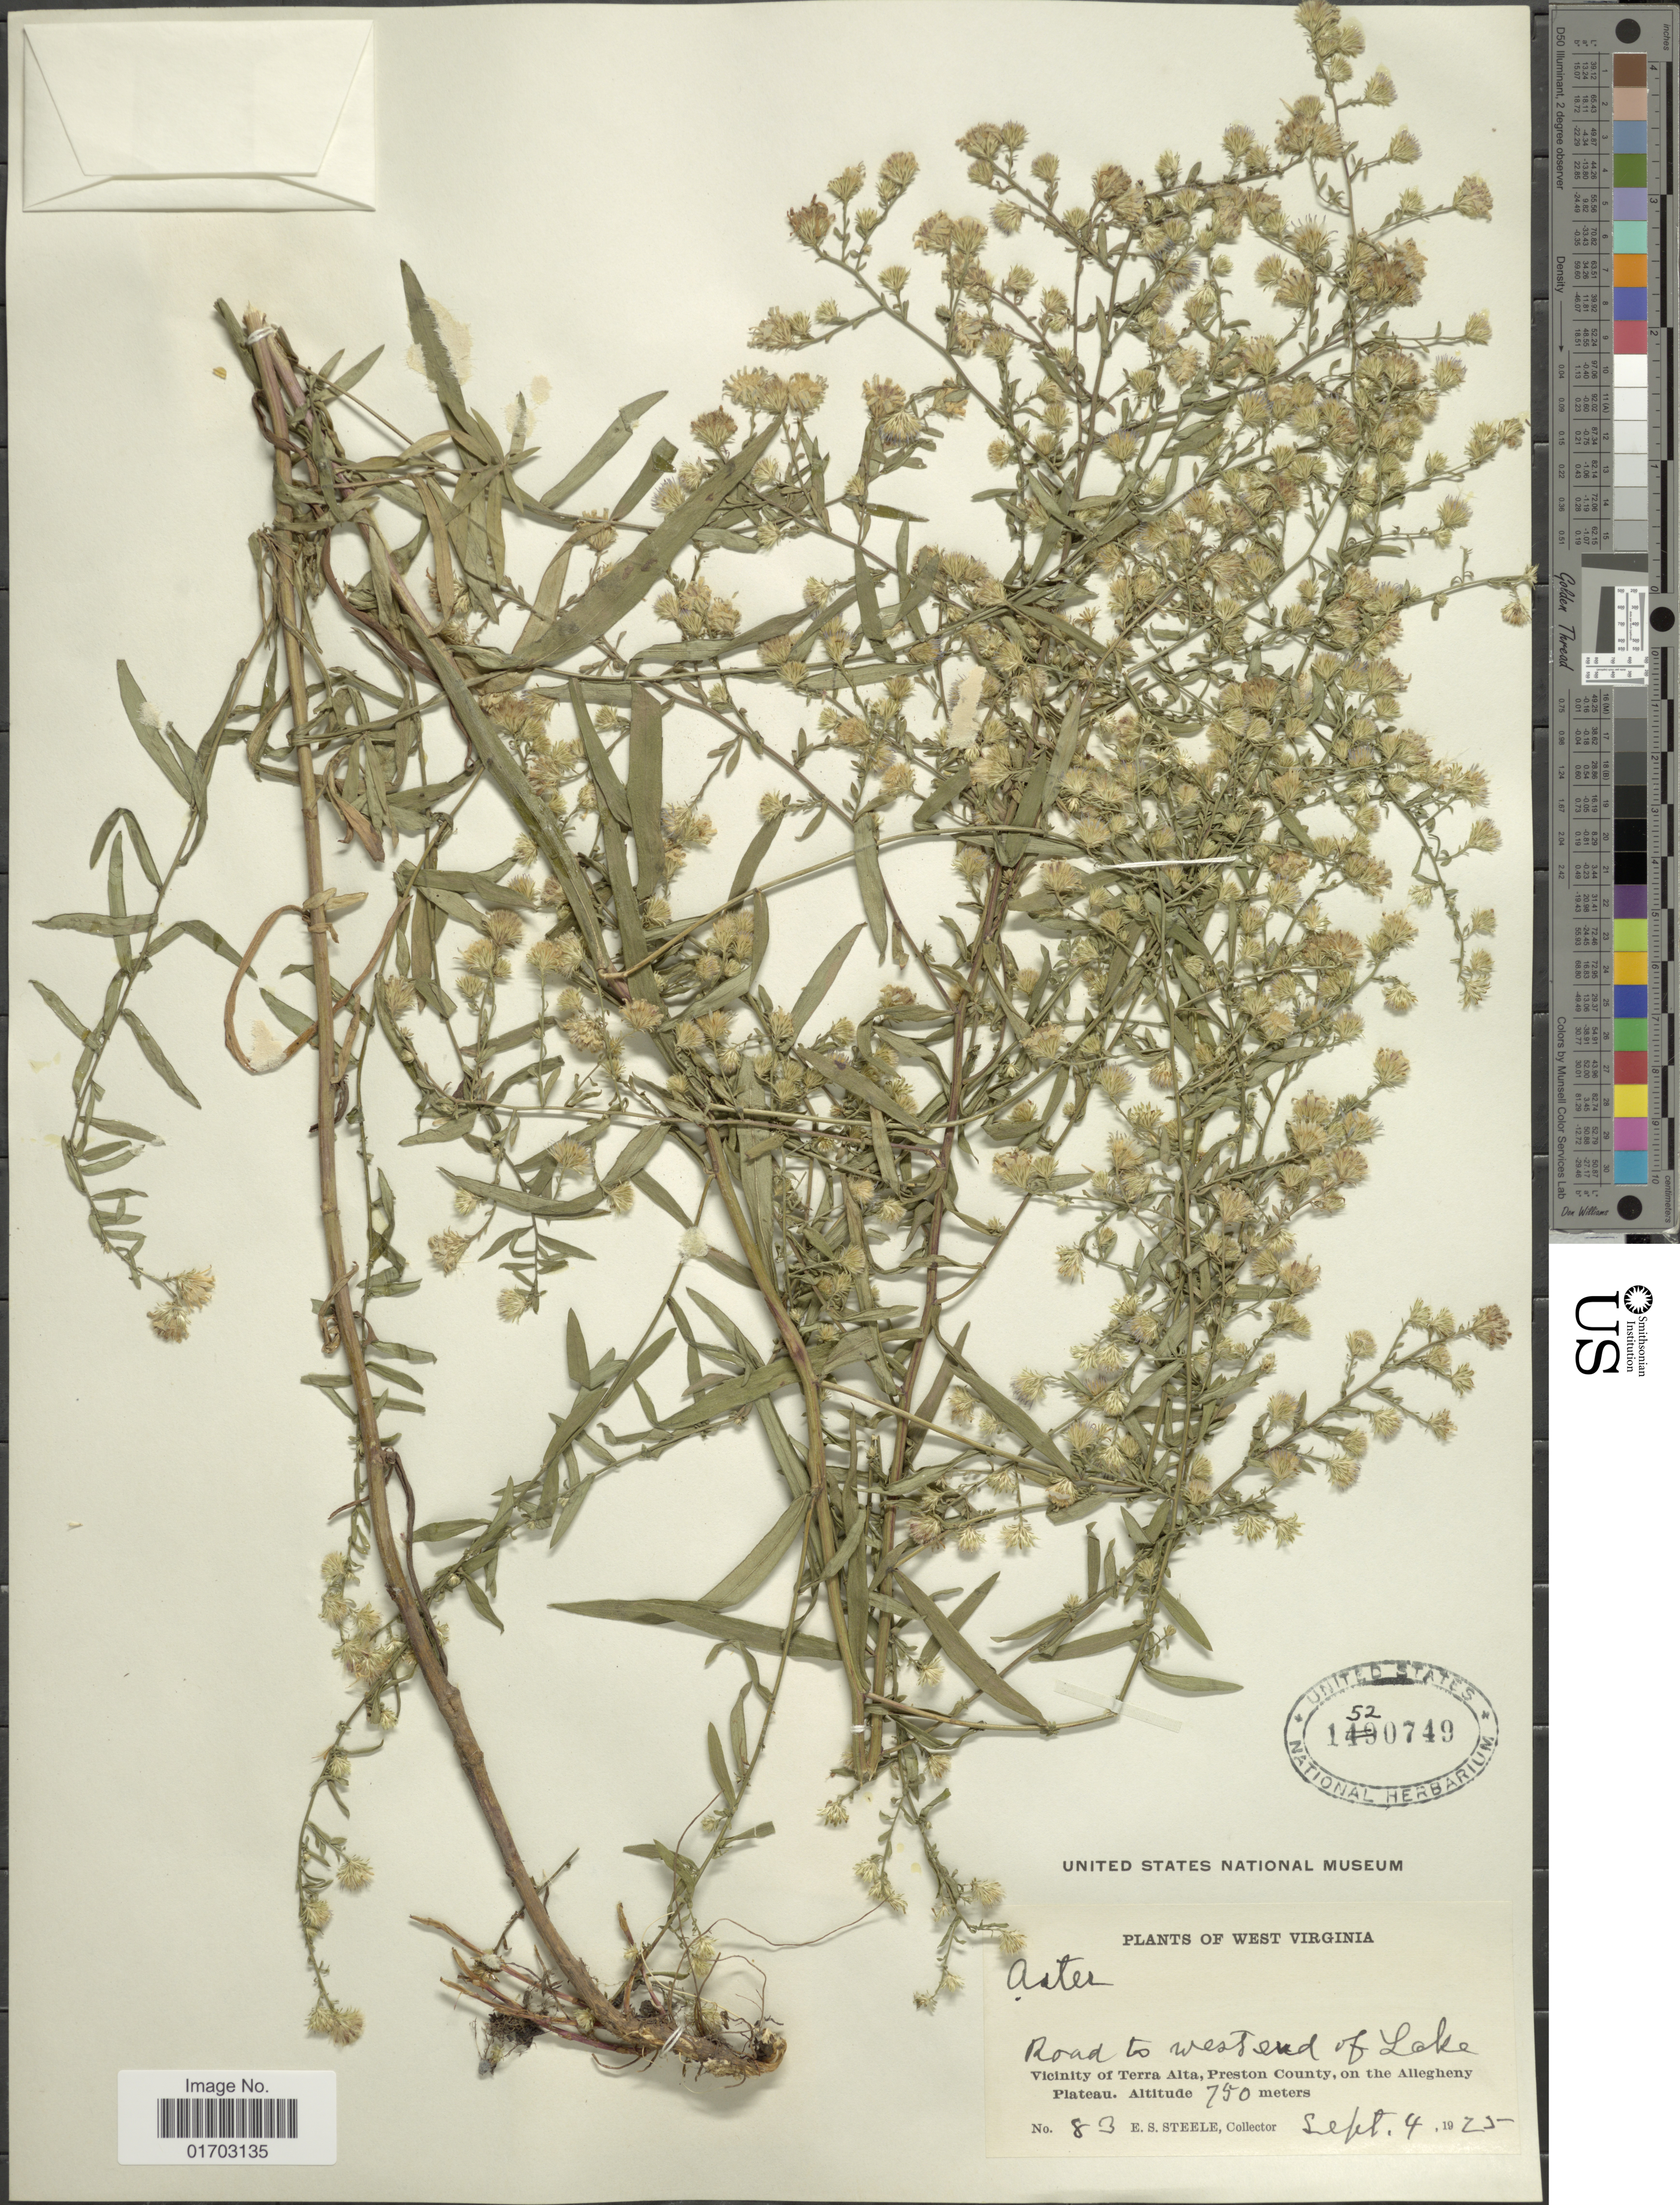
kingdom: Plantae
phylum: Tracheophyta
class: Magnoliopsida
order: Asterales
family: Asteraceae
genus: Symphyotrichum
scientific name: Symphyotrichum simplex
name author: (Willd.) Á. Löve & D. Löve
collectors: E. Steele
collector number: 83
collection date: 1925-09-04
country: United States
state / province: West Virginia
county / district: Preston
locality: Road to west end of Lake, vicinity of Terra Alta, Preston County, on the Allegheny Plateau.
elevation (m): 750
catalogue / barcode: US 1520749